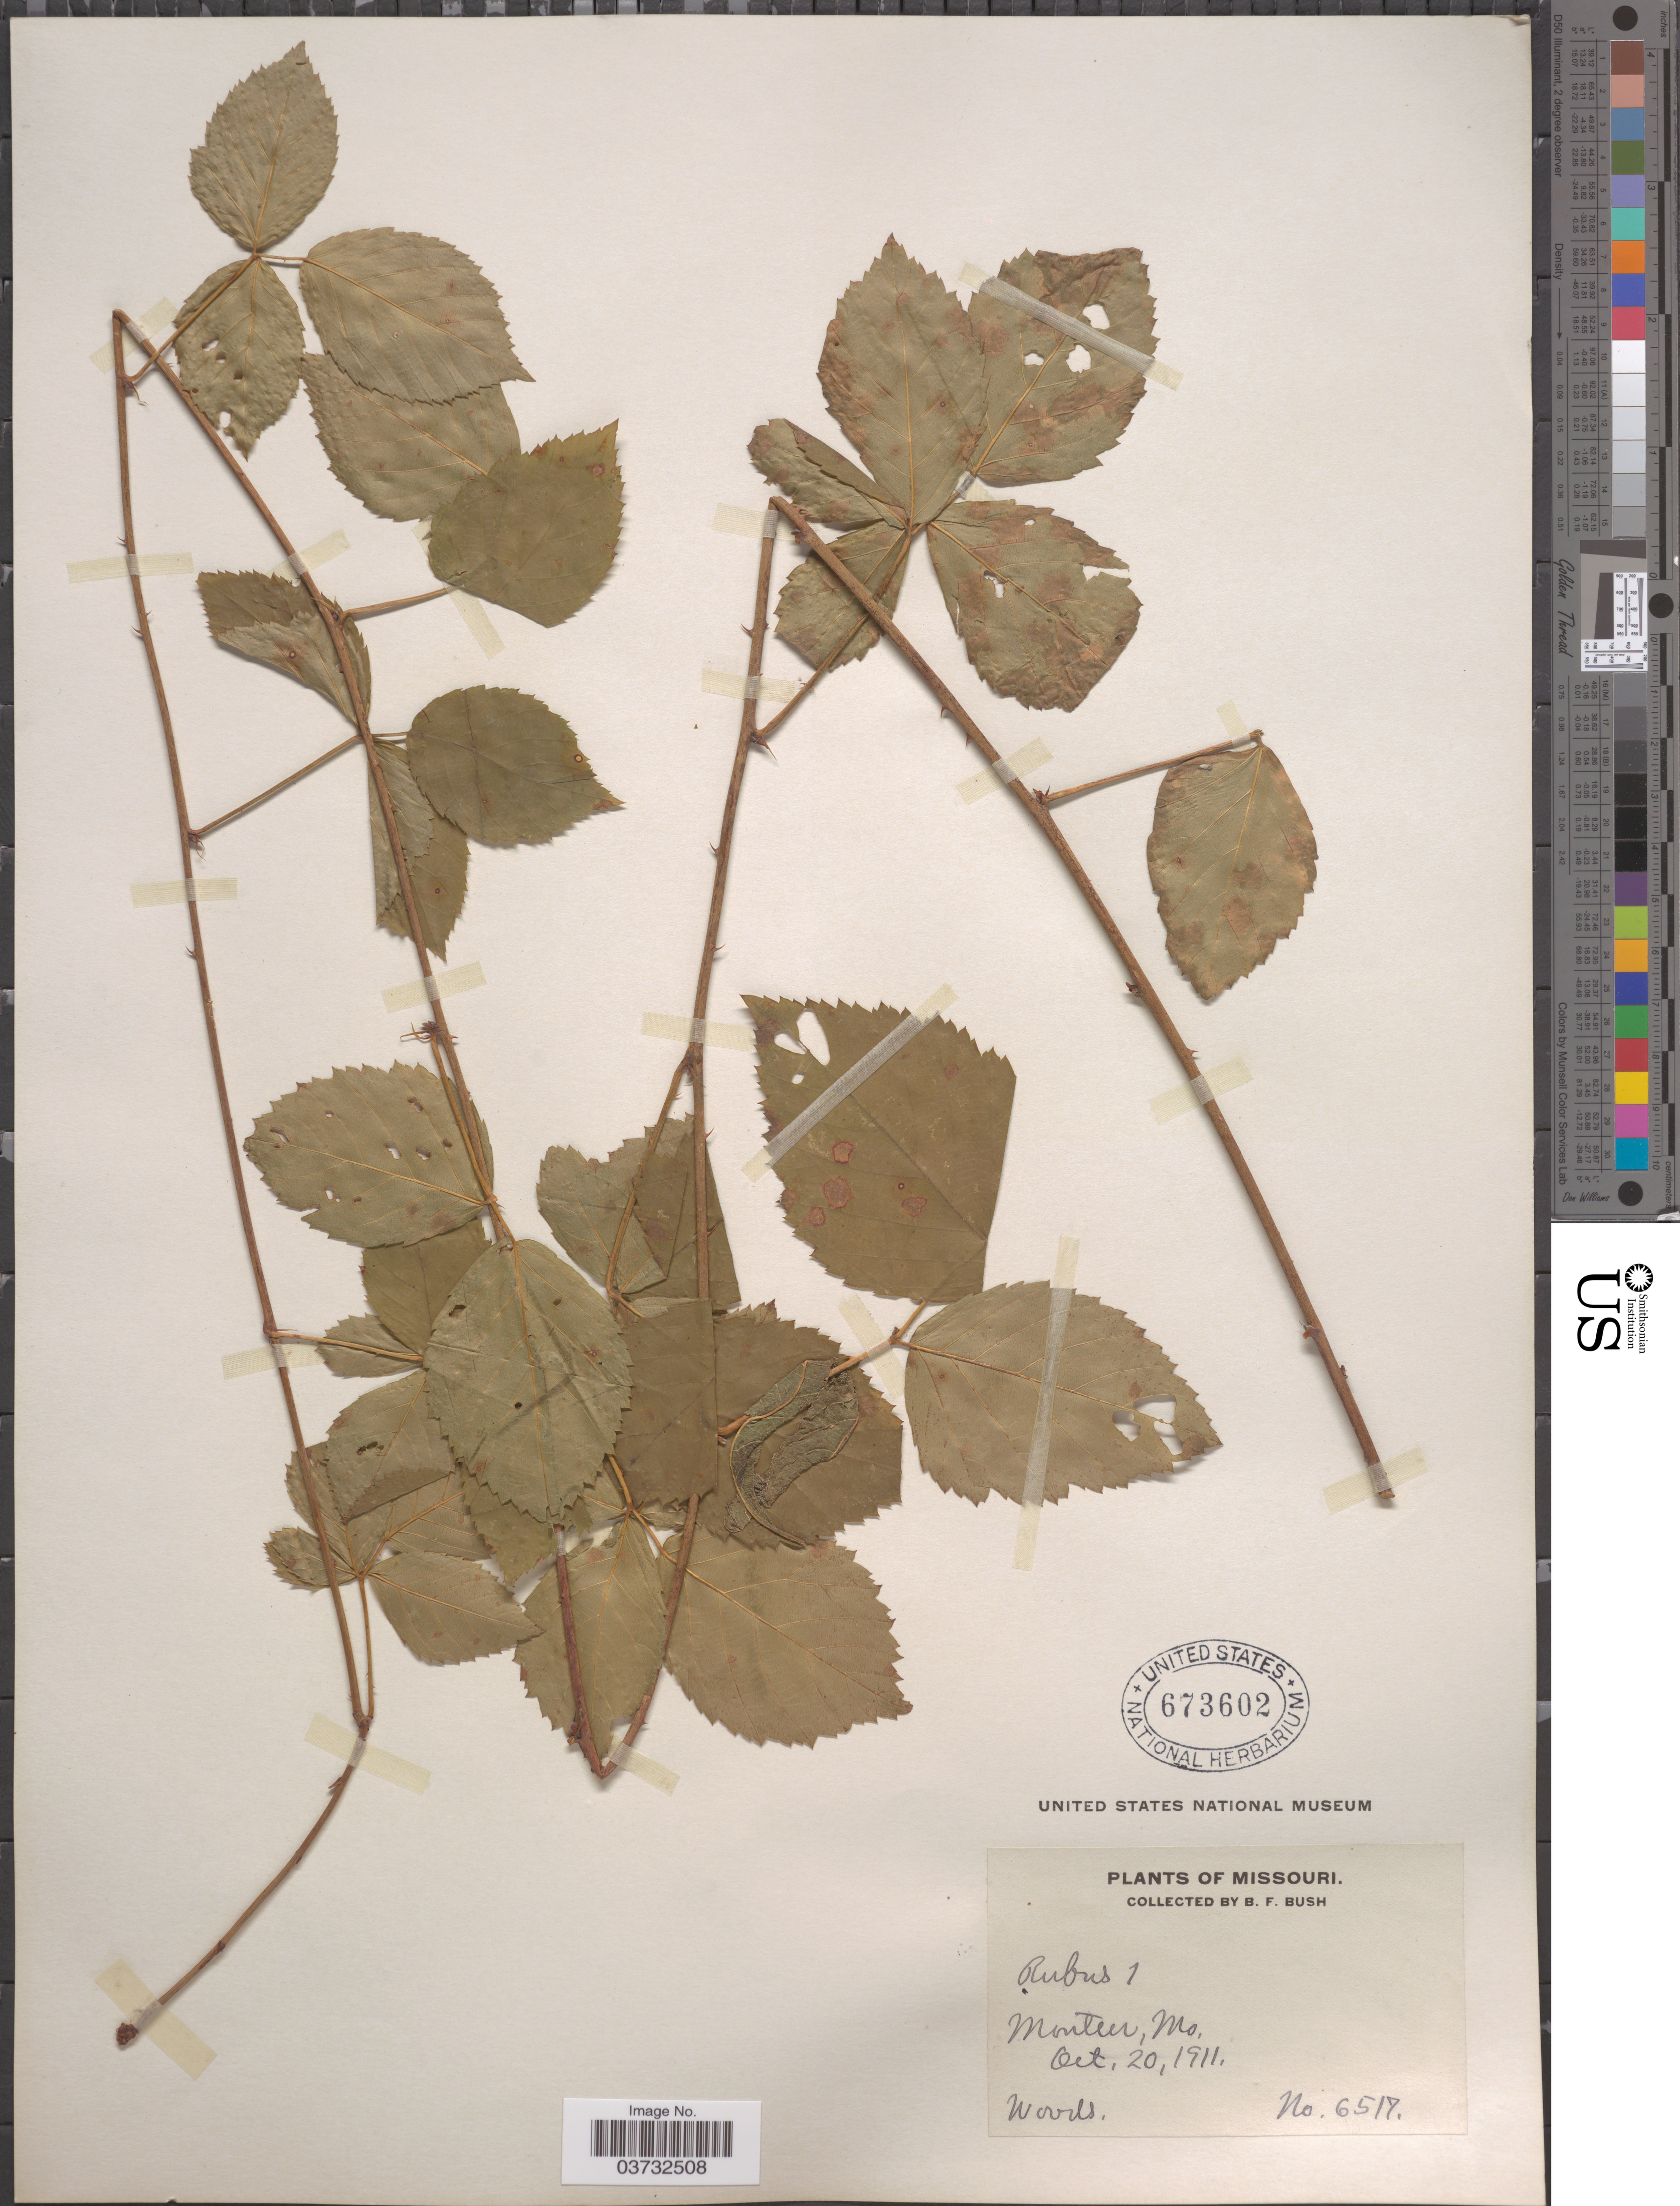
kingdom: Plantae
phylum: Tracheophyta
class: Magnoliopsida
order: Rosales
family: Rosaceae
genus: Rubus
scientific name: Rubus sp.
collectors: B. F. Bush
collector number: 1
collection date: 1911-10-20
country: United States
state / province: Missouri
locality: Monteer.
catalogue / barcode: US 673602